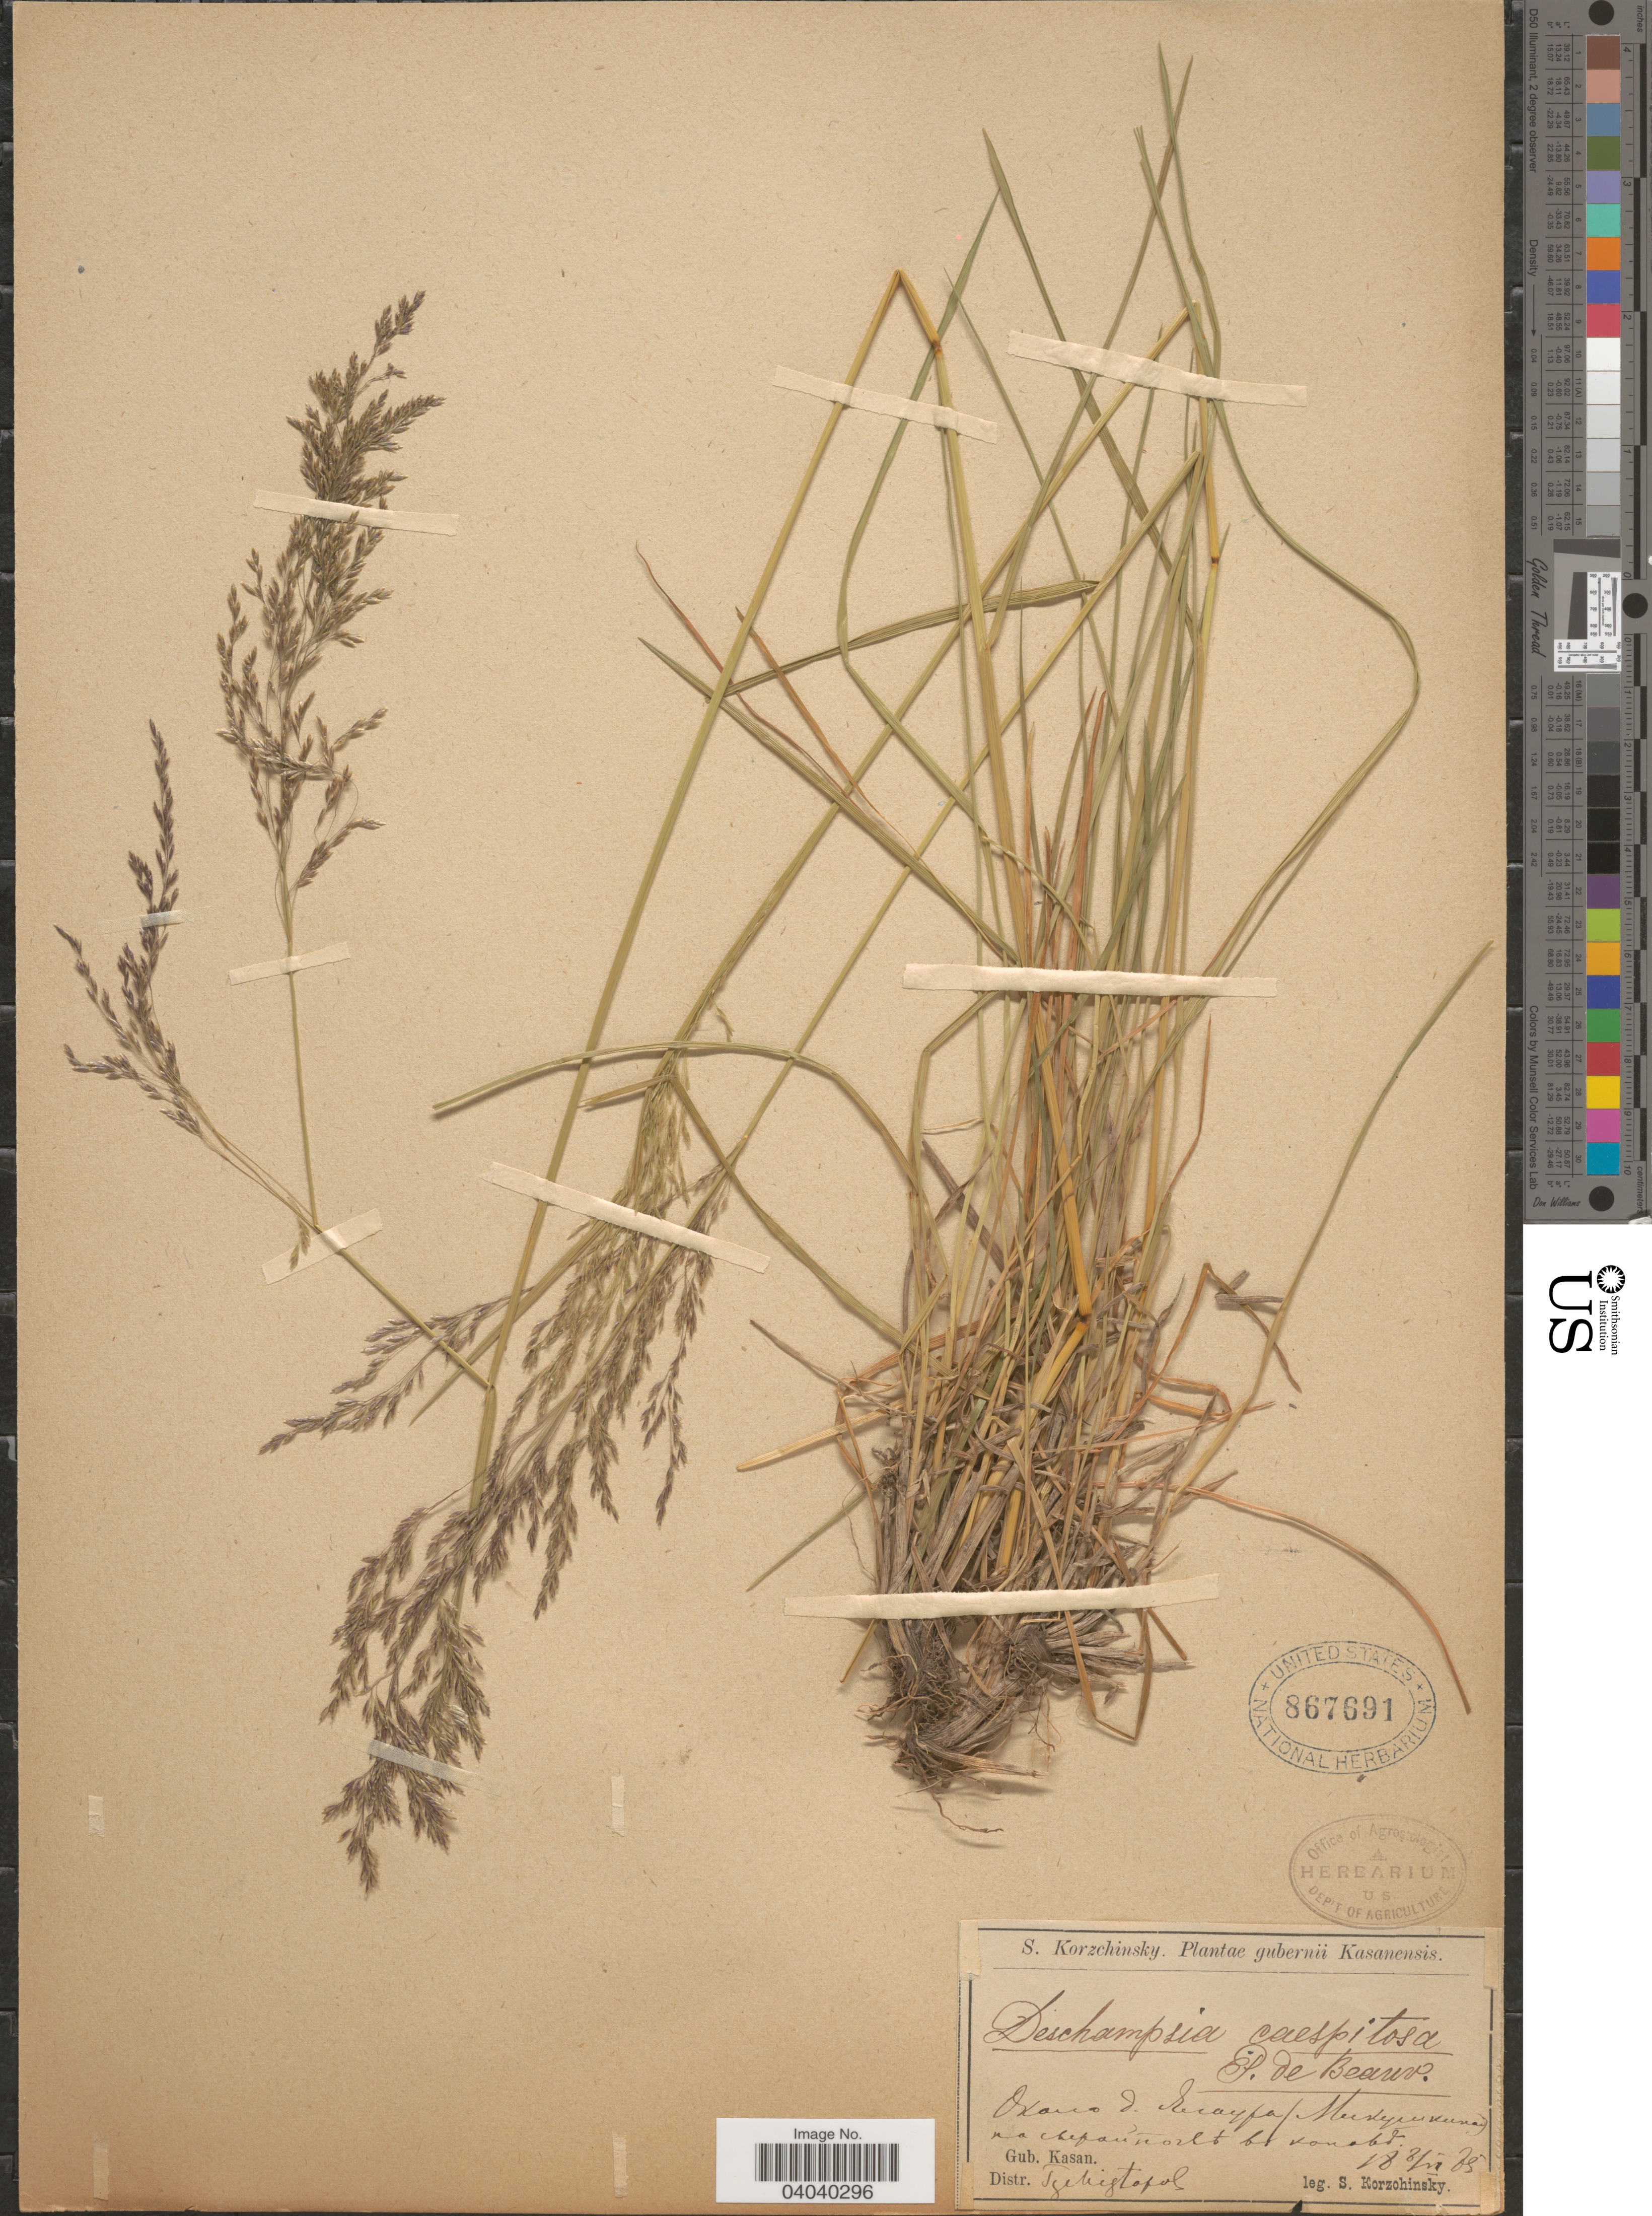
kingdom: Plantae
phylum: Tracheophyta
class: Liliopsida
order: Poales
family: Poaceae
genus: Deschampsia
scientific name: Deschampsia cespitosa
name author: (L.) P. Beauv.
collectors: S. Korzchinsky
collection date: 1885-06-08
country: Russian Federation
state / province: Tatarstan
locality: Yelaur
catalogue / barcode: US 867691